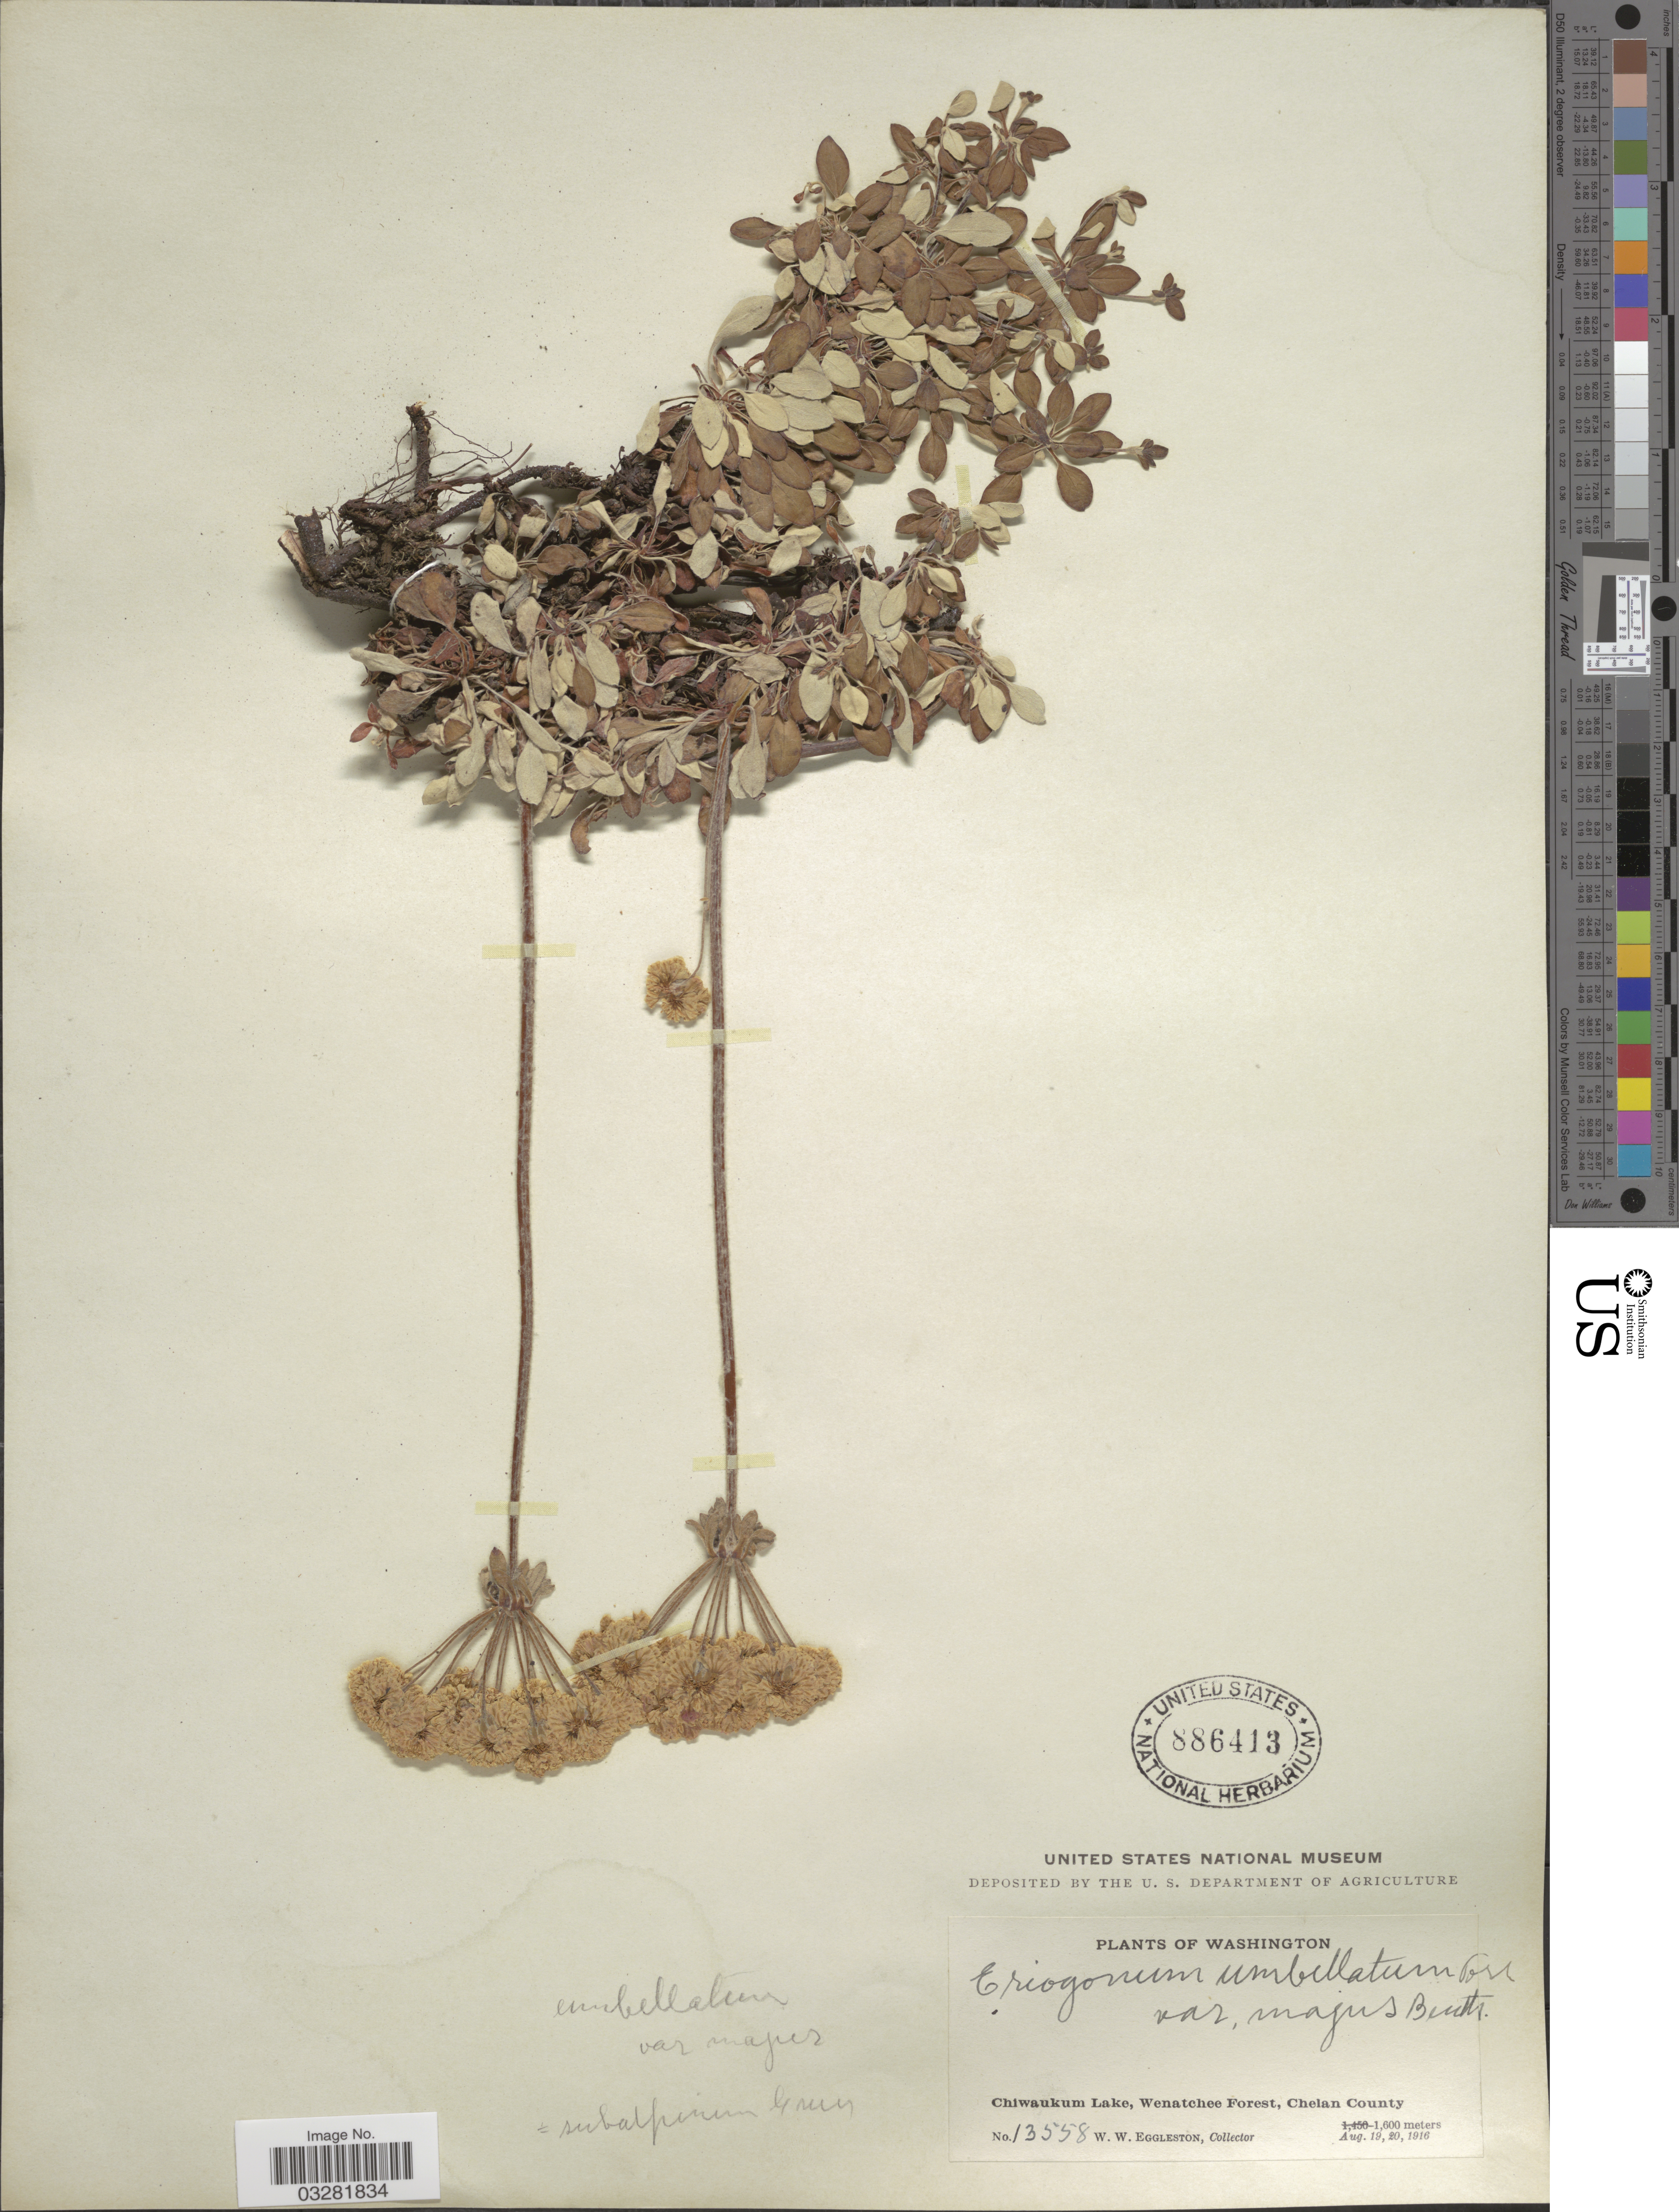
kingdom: Plantae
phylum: Tracheophyta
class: Magnoliopsida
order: Caryophyllales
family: Polygonaceae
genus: Eriogonum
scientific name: Eriogonum umbellatum var. subalpinum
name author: M.E. Jones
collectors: W. W. Eggleston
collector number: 13558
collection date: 1916-08-19/1916-08-20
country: United States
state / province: Washington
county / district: Chelan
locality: Chiwaukum Lake, Wenatchee Forest, Chelan County.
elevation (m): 1600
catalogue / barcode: US 886413